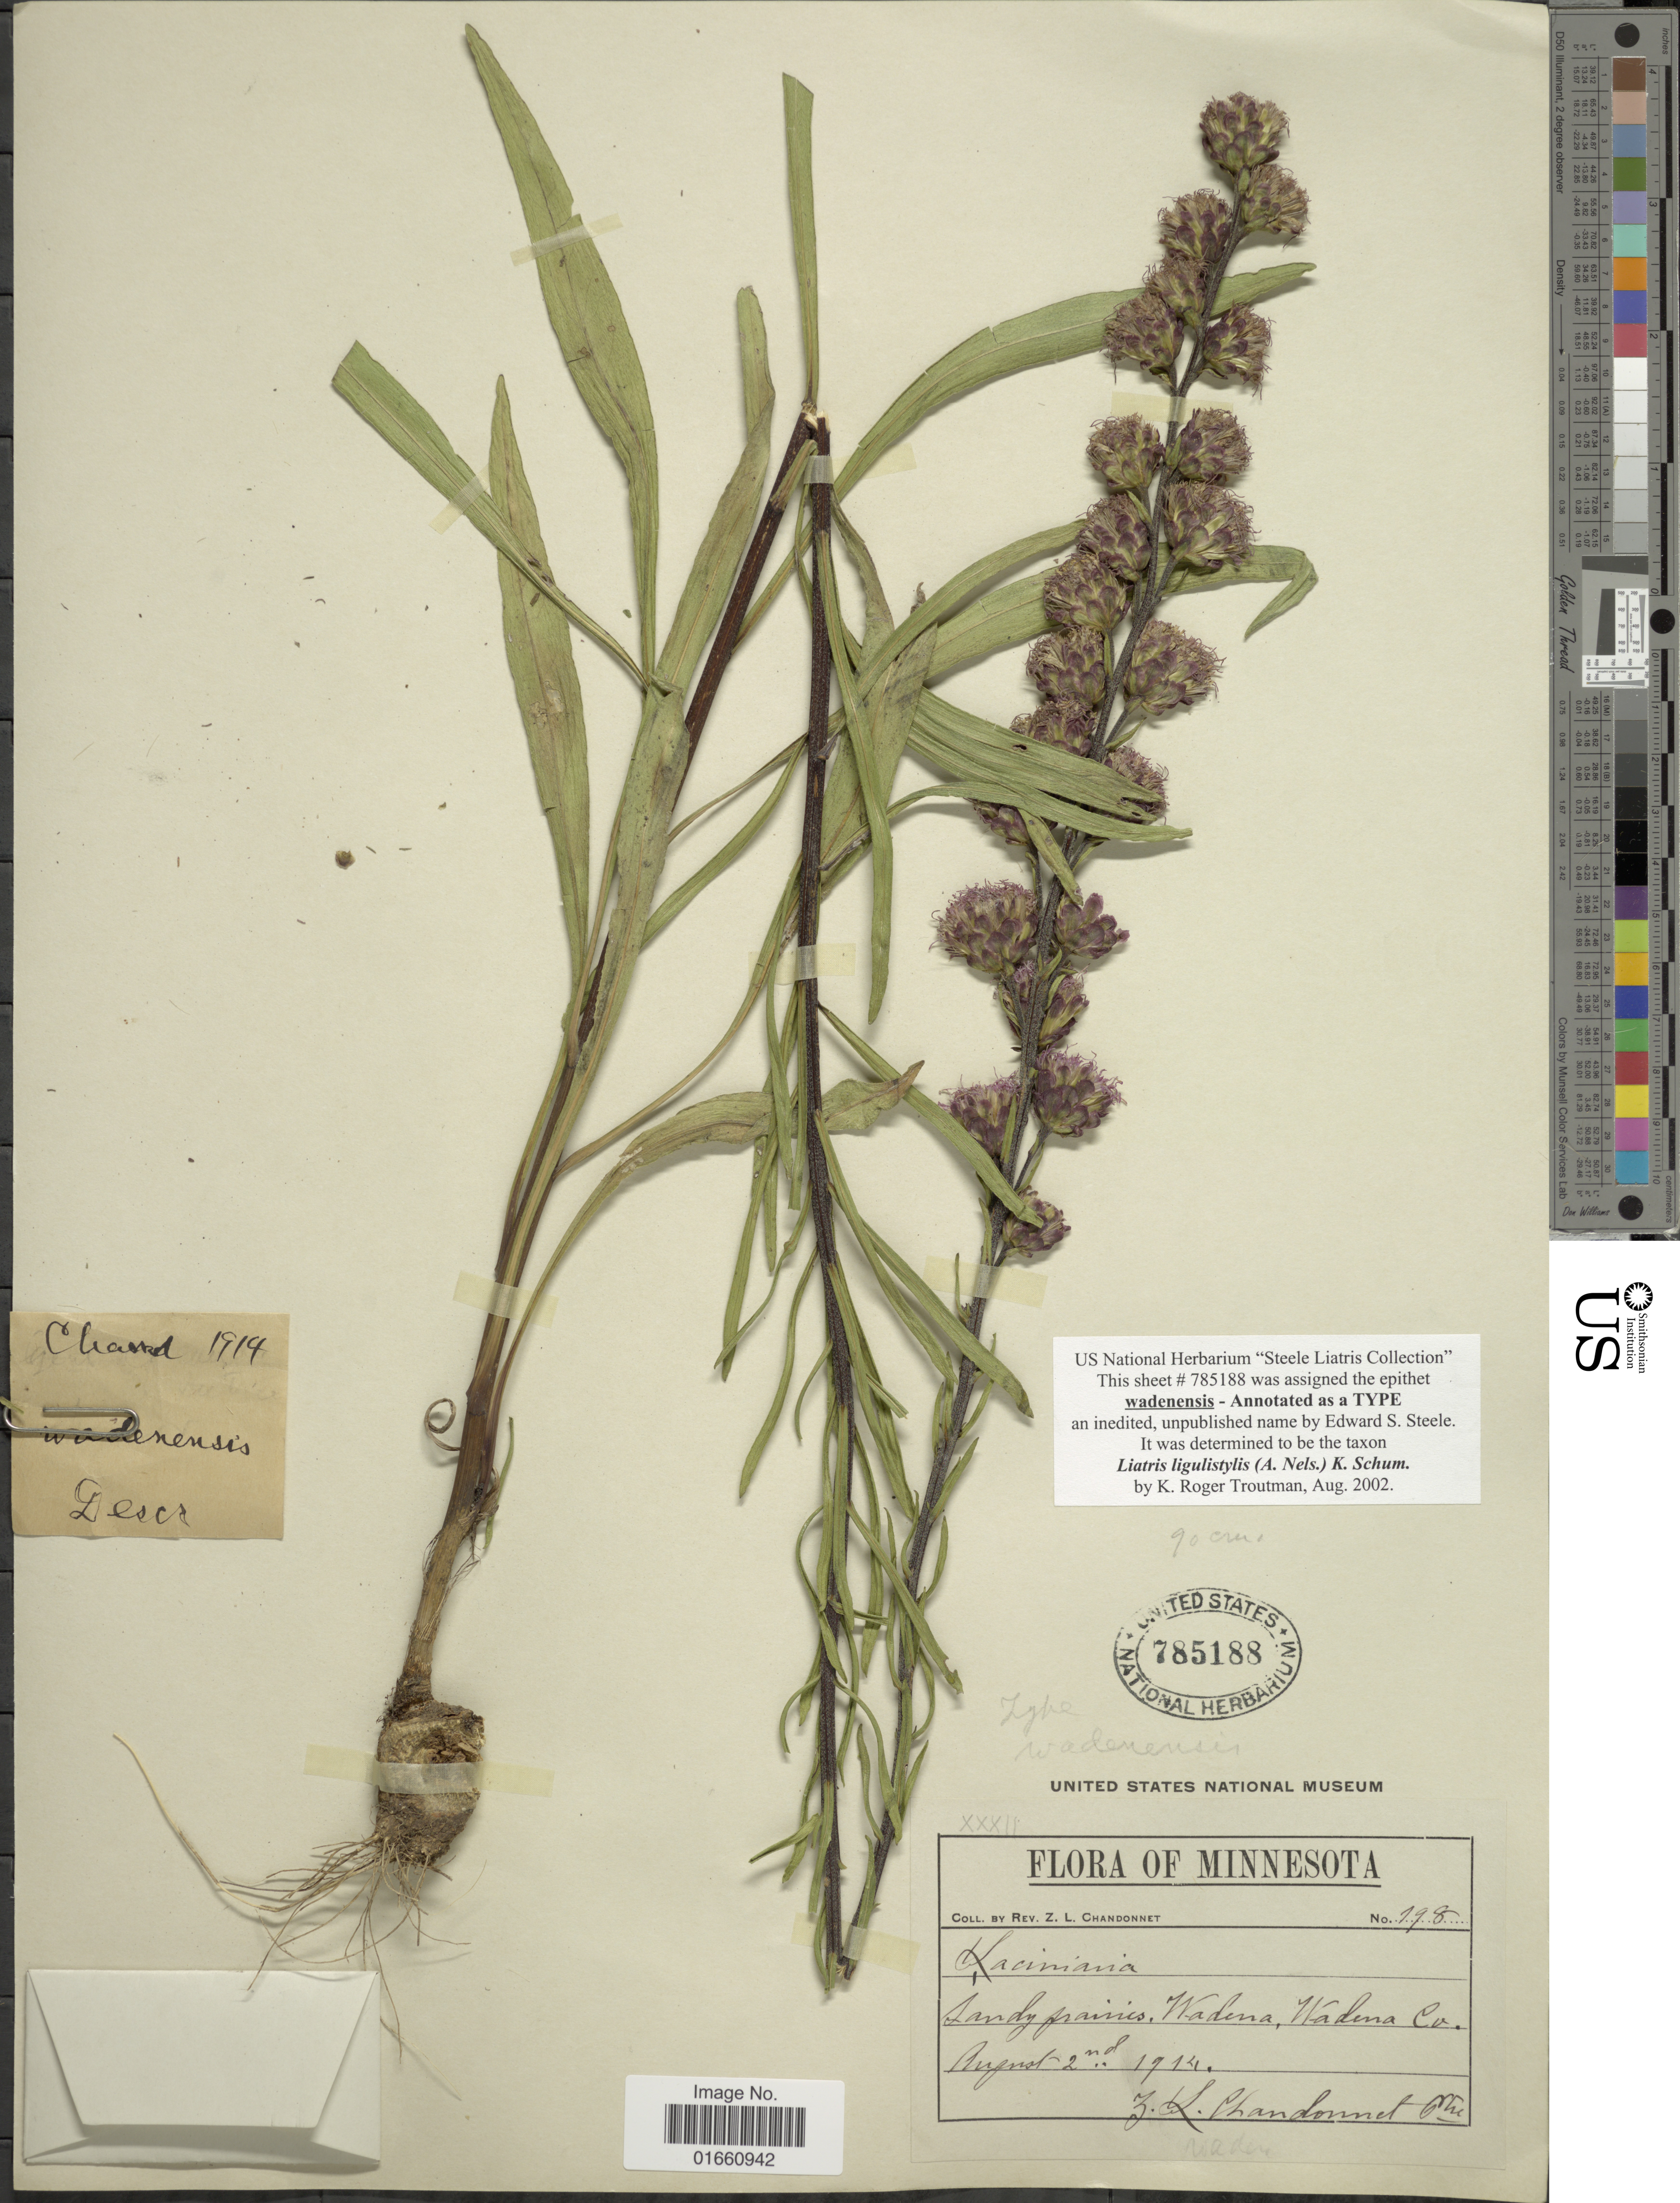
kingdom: Plantae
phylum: Tracheophyta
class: Magnoliopsida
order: Asterales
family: Asteraceae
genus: Liatris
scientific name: Liatris ligulistylis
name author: (A. Nelson) K. Schum.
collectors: Z. Chandonnet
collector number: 198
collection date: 1914-08-02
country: United States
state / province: Minnesota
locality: Wadena, Wadena Co.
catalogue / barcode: US 785188